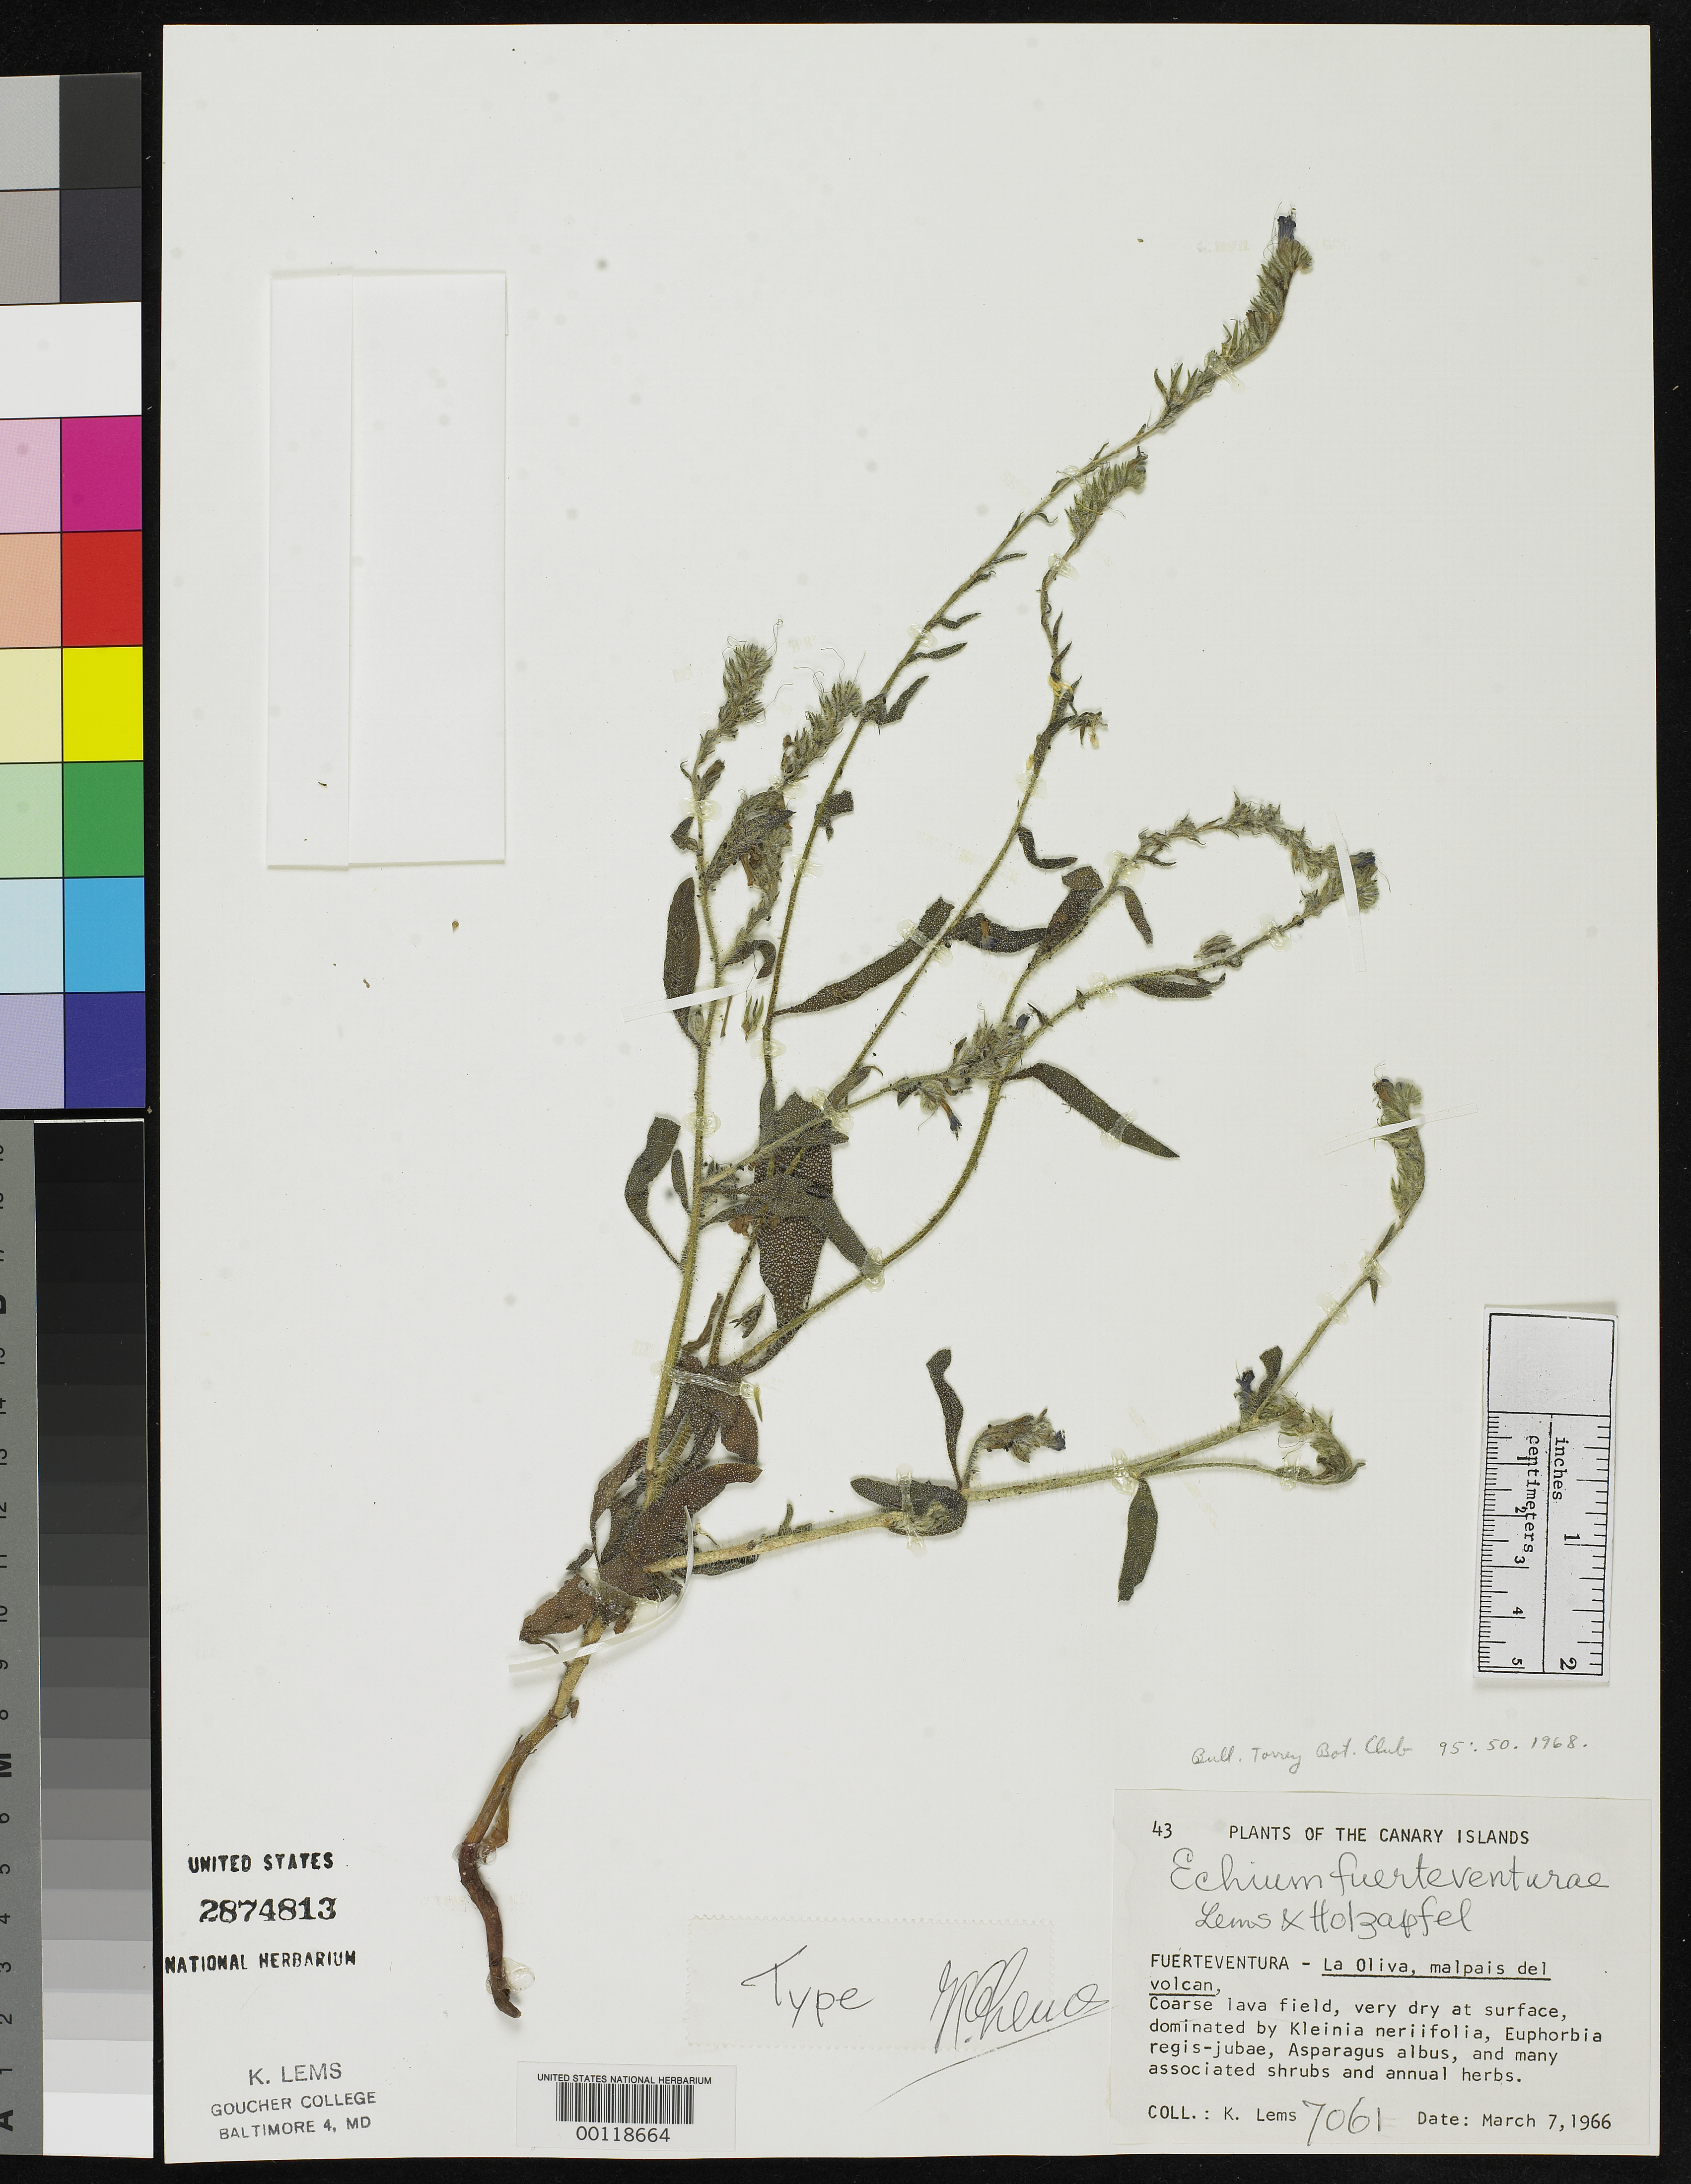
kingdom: Plantae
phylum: Tracheophyta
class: Magnoliopsida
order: Boraginales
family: Boraginaceae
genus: Echium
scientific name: Echium fuerteventurae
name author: Lems & Holzapfel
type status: Holotype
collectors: K. Lems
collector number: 7061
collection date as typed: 07 Mar 1966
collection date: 1966-03-07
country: Spain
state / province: Canarias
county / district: Las Palmas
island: Fuerteventura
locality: La Oliva.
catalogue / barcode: US 2874813